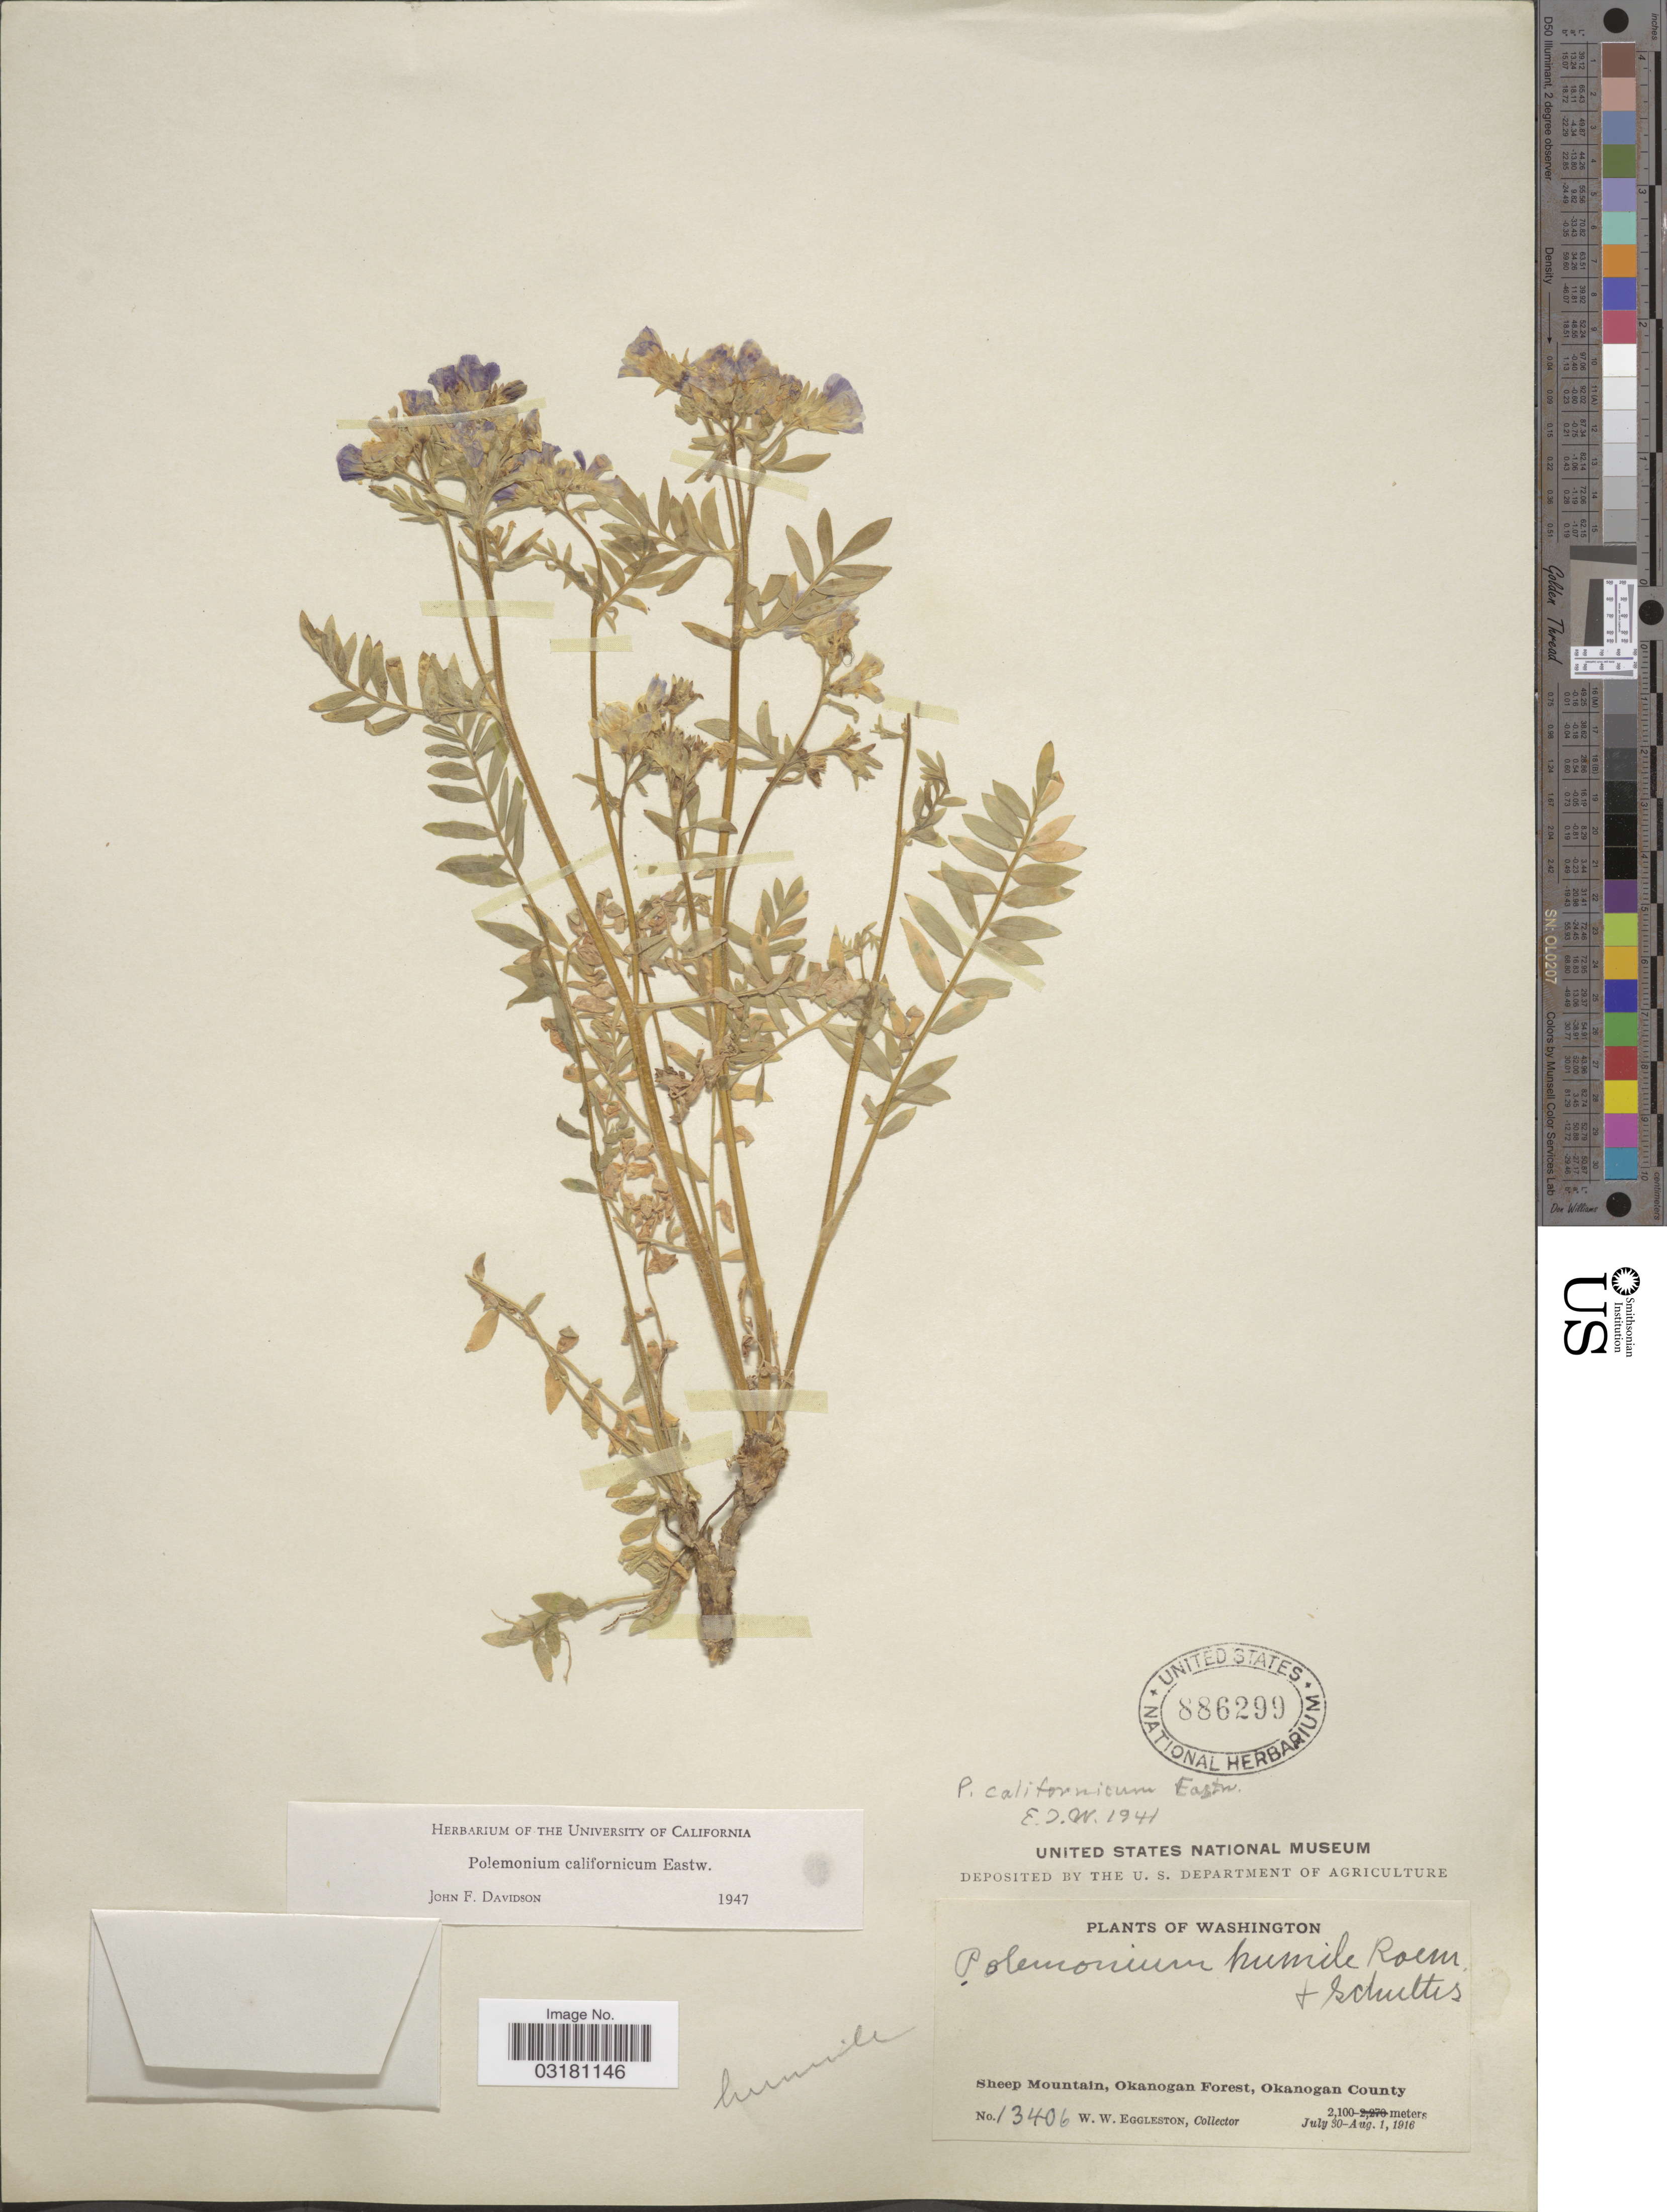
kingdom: Plantae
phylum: Tracheophyta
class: Magnoliopsida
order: Ericales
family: Polemoniaceae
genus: Polemonium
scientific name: Polemonium californicum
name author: Eastw.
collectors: W. W. Eggleston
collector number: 13406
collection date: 1916-07-30/1916-08-01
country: United States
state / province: Washington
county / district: Okanogan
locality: Sheep Mountain, Okanogan Forest, Okanogan County.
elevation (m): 2100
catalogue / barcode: US 886299